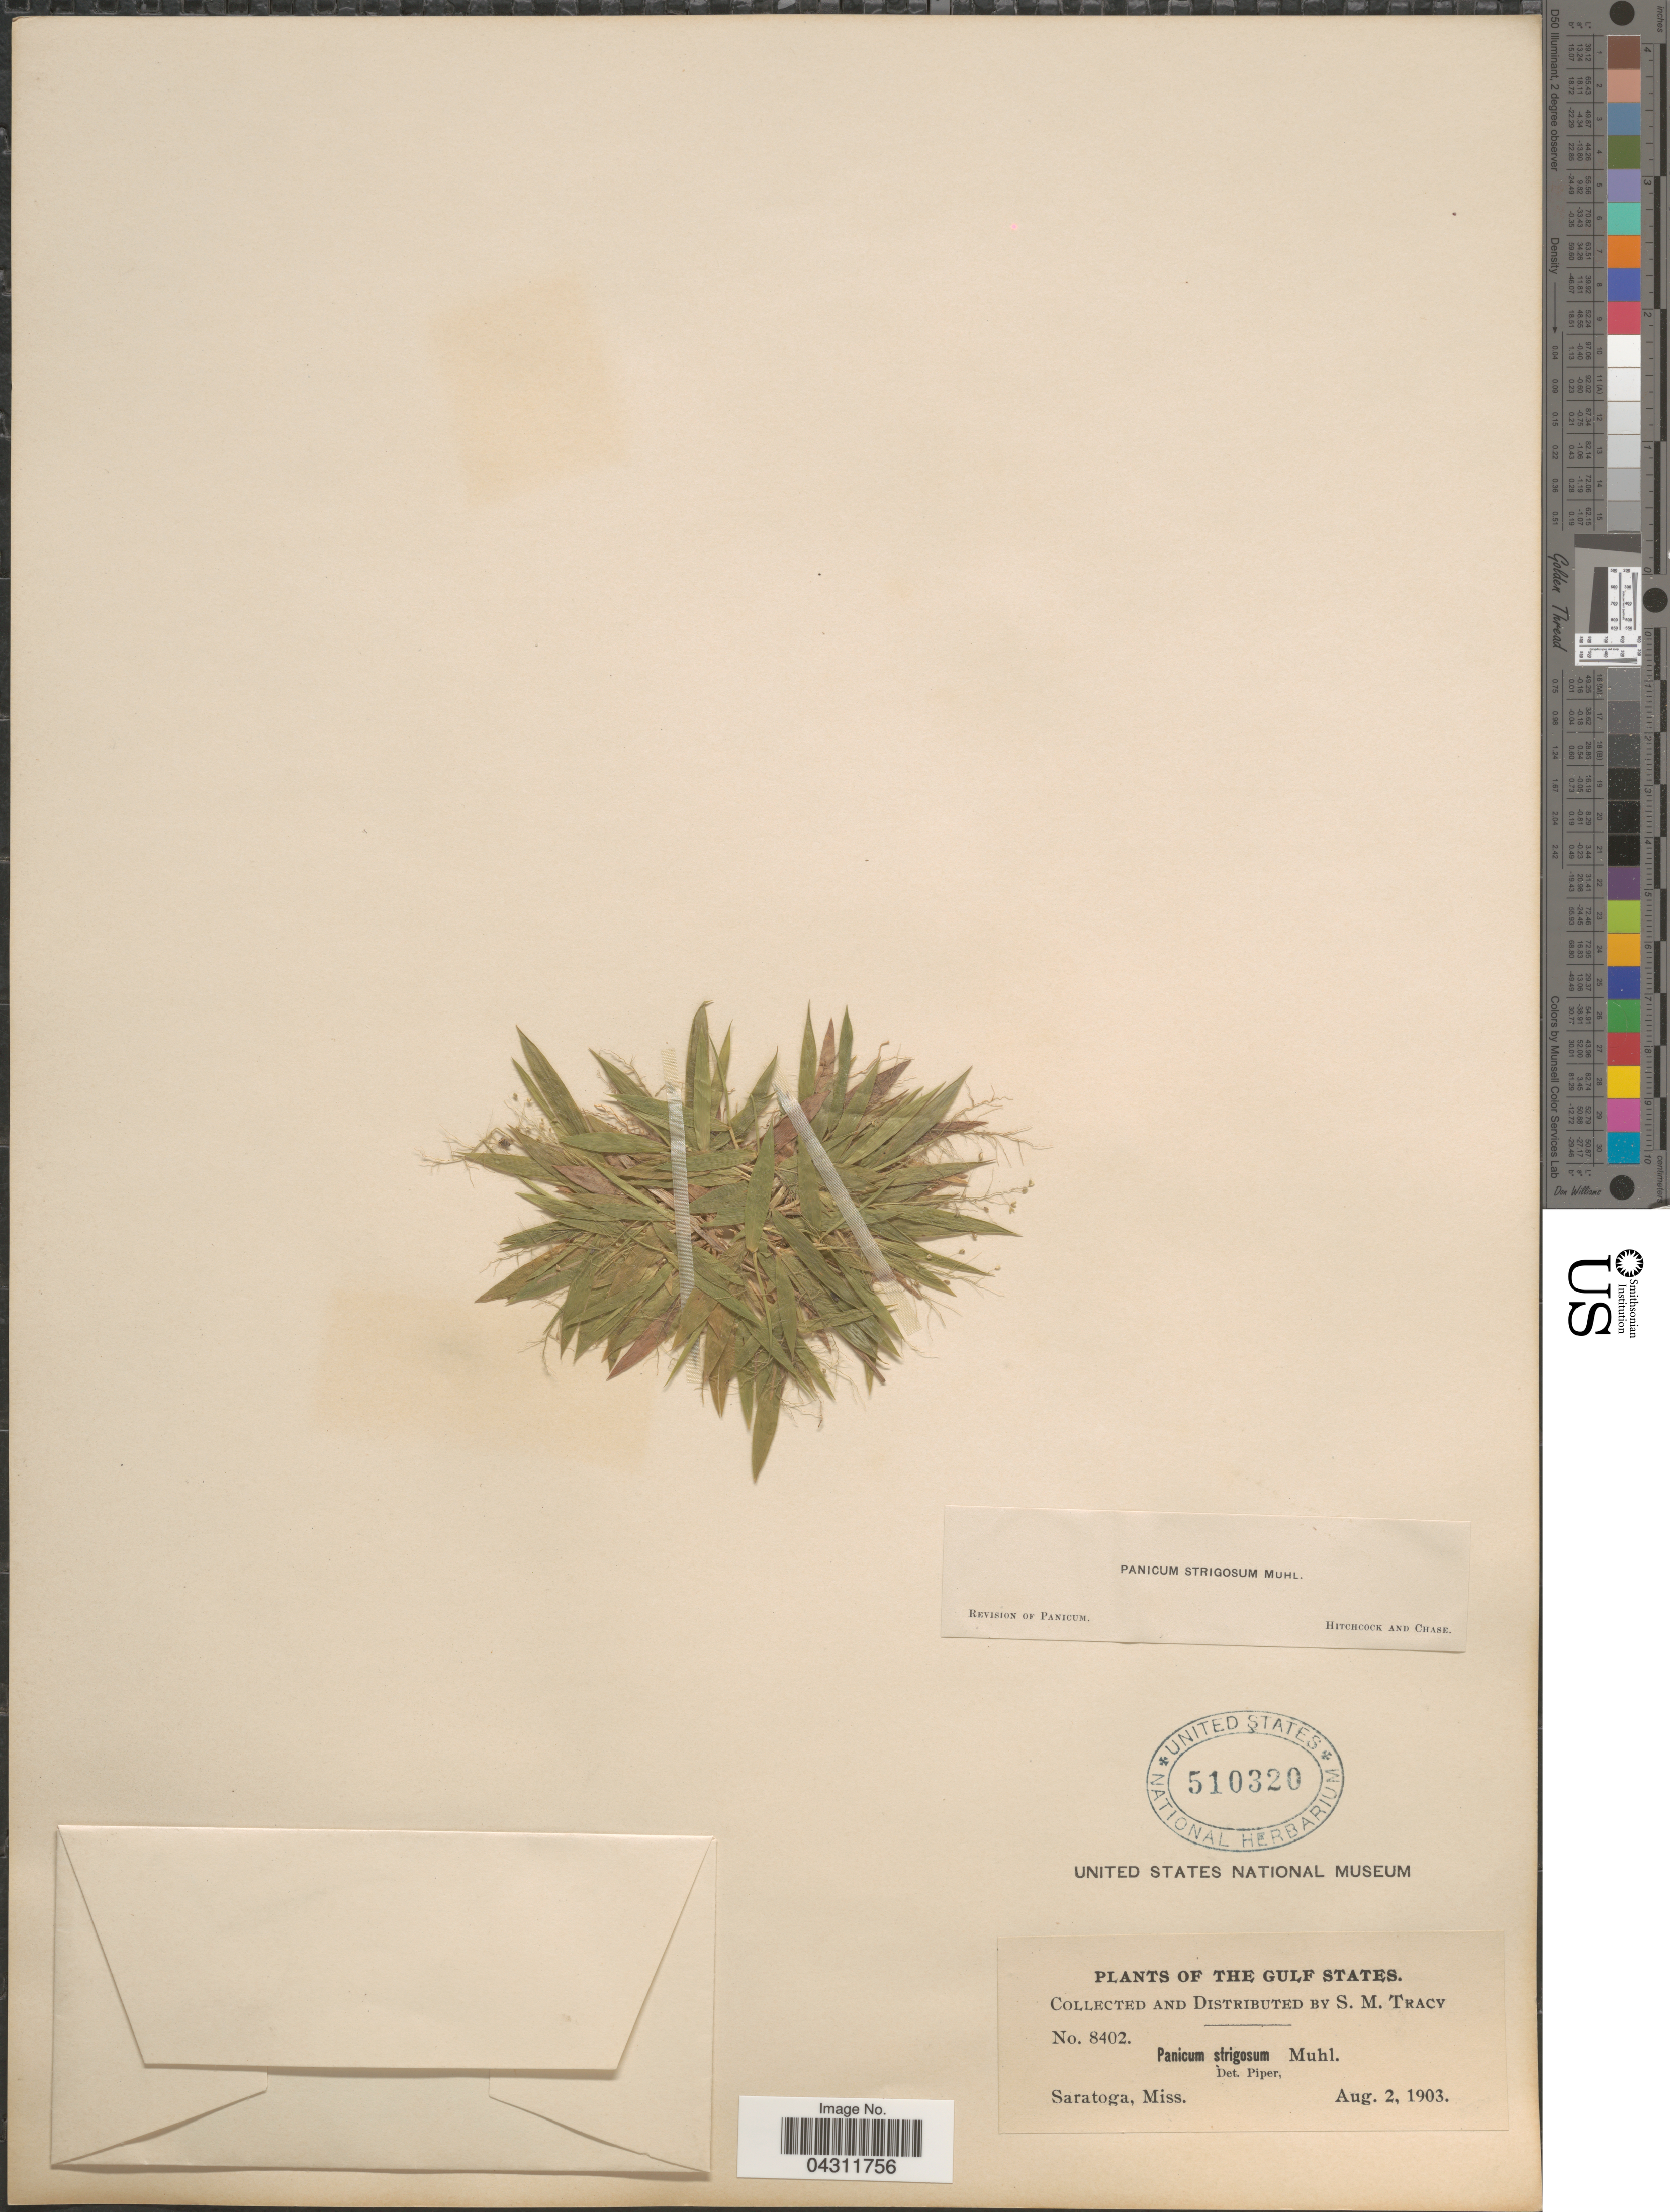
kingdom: Plantae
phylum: Tracheophyta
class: Liliopsida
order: Poales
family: Poaceae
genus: Dichanthelium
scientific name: Dichanthelium strigosum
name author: (Muhl. ex Elliott) Freckmann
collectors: S. M. Tracy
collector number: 8402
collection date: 1903-08-02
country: United States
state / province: Mississippi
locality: The Gulf States. Saratoga.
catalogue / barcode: US 510320